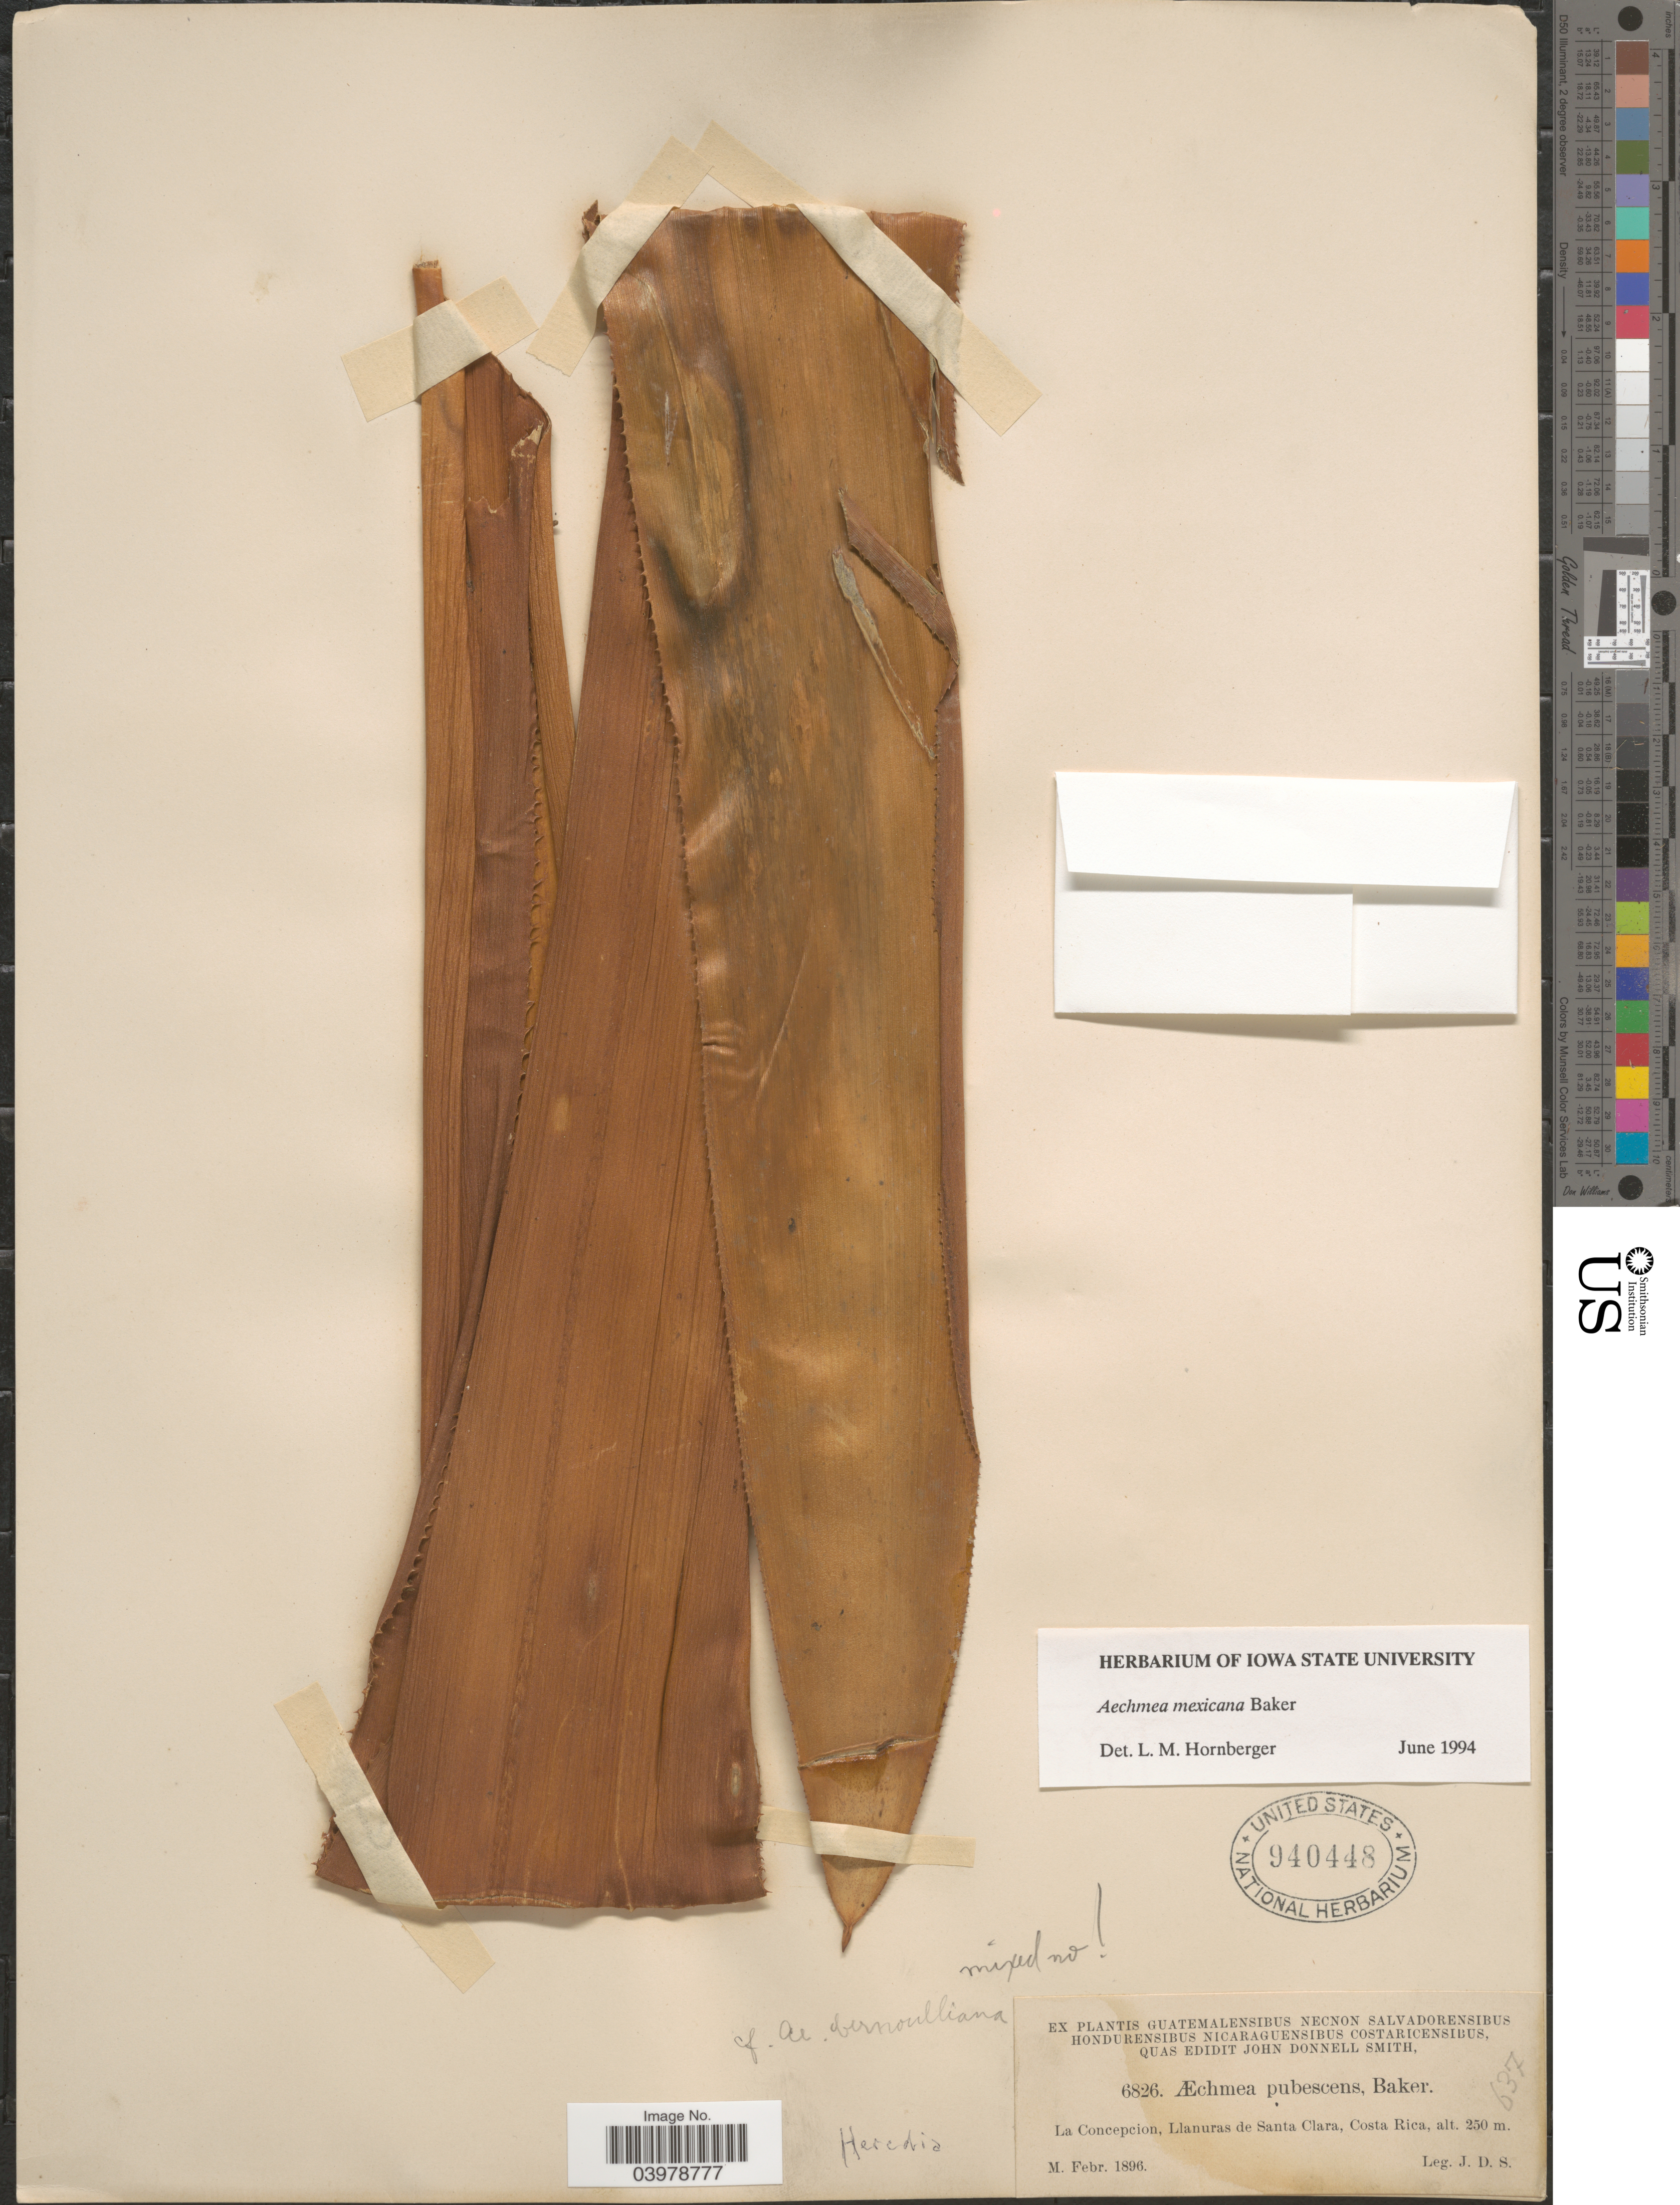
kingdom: Plantae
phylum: Tracheophyta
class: Liliopsida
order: Poales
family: Bromeliaceae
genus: Aechmea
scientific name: Aechmea mexicana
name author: Baker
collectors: J. J. Smith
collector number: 6826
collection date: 1896-02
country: Costa Rica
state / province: Heredia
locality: La Concepcion, Llanuras de Santa Clara.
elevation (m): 250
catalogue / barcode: US 940448